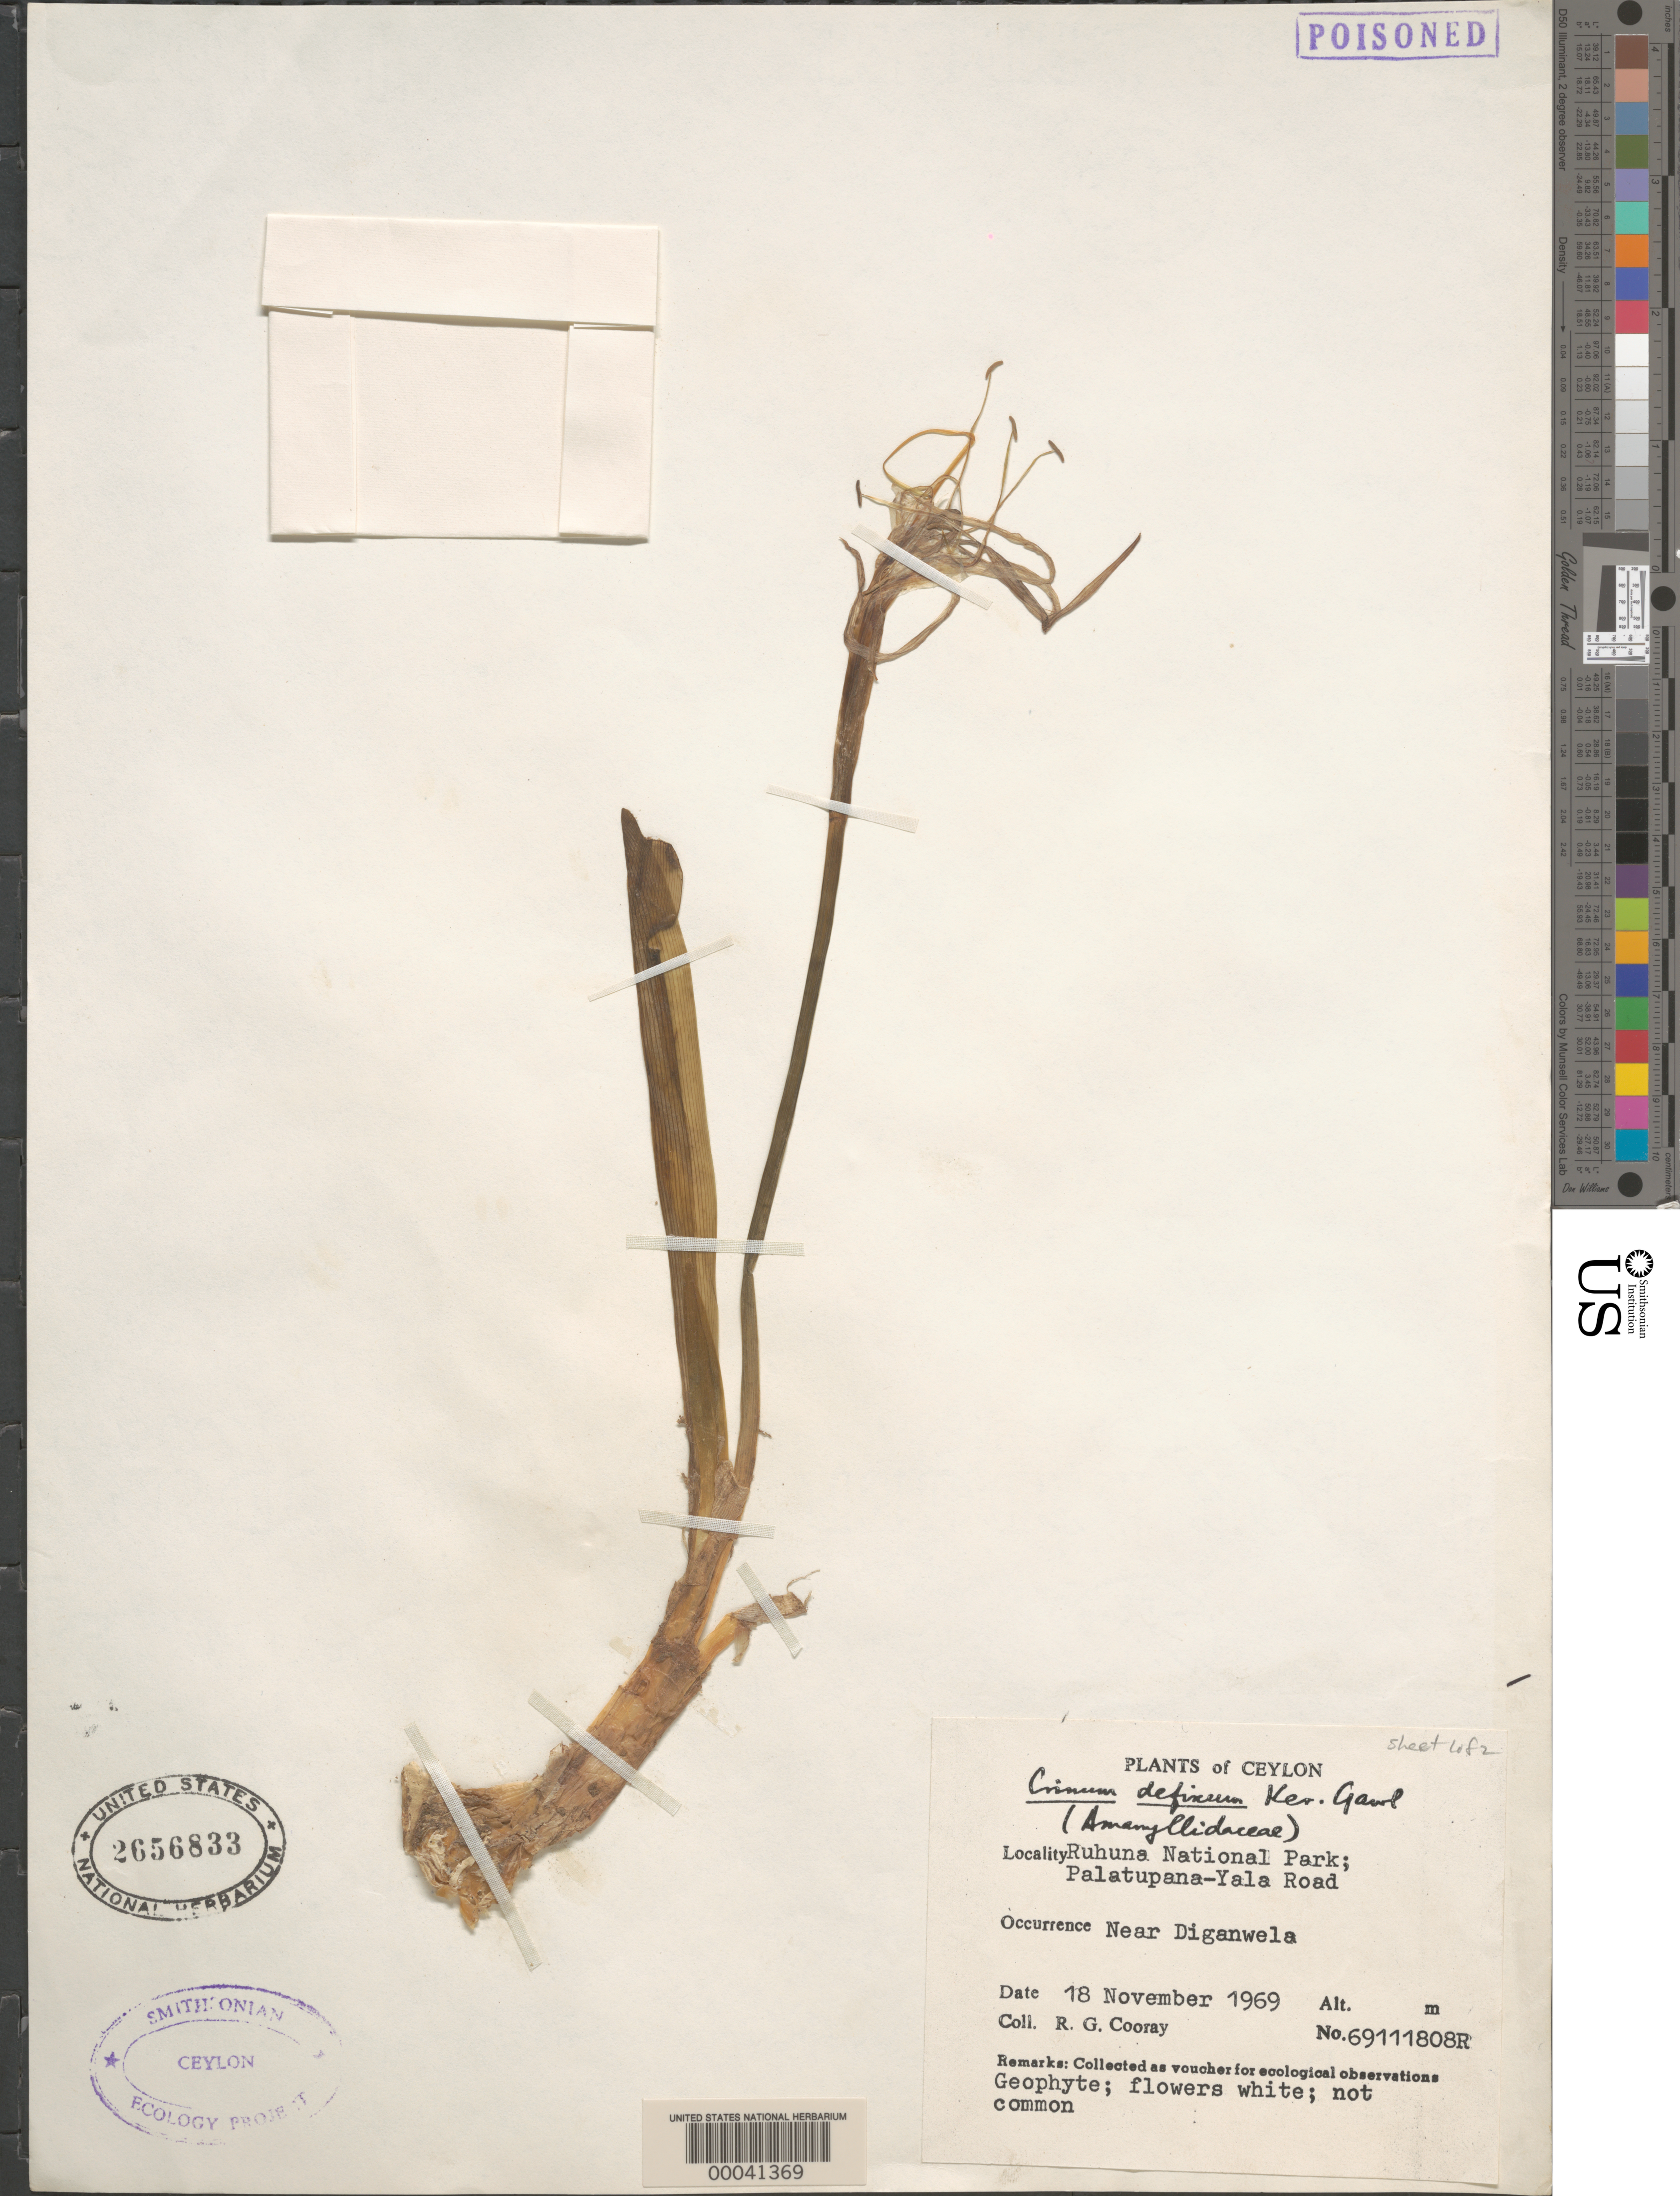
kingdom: Plantae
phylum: Tracheophyta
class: Liliopsida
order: Asparagales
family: Amaryllidaceae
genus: Crinum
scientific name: Crinum defixum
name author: Ker Gawl.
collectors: R. Cooray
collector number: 69111808r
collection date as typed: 18 Nov 1969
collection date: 1969-11-18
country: Sri Lanka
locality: Ruhuna national park, palatupana-yala road, near diganwala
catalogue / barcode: US 2656833